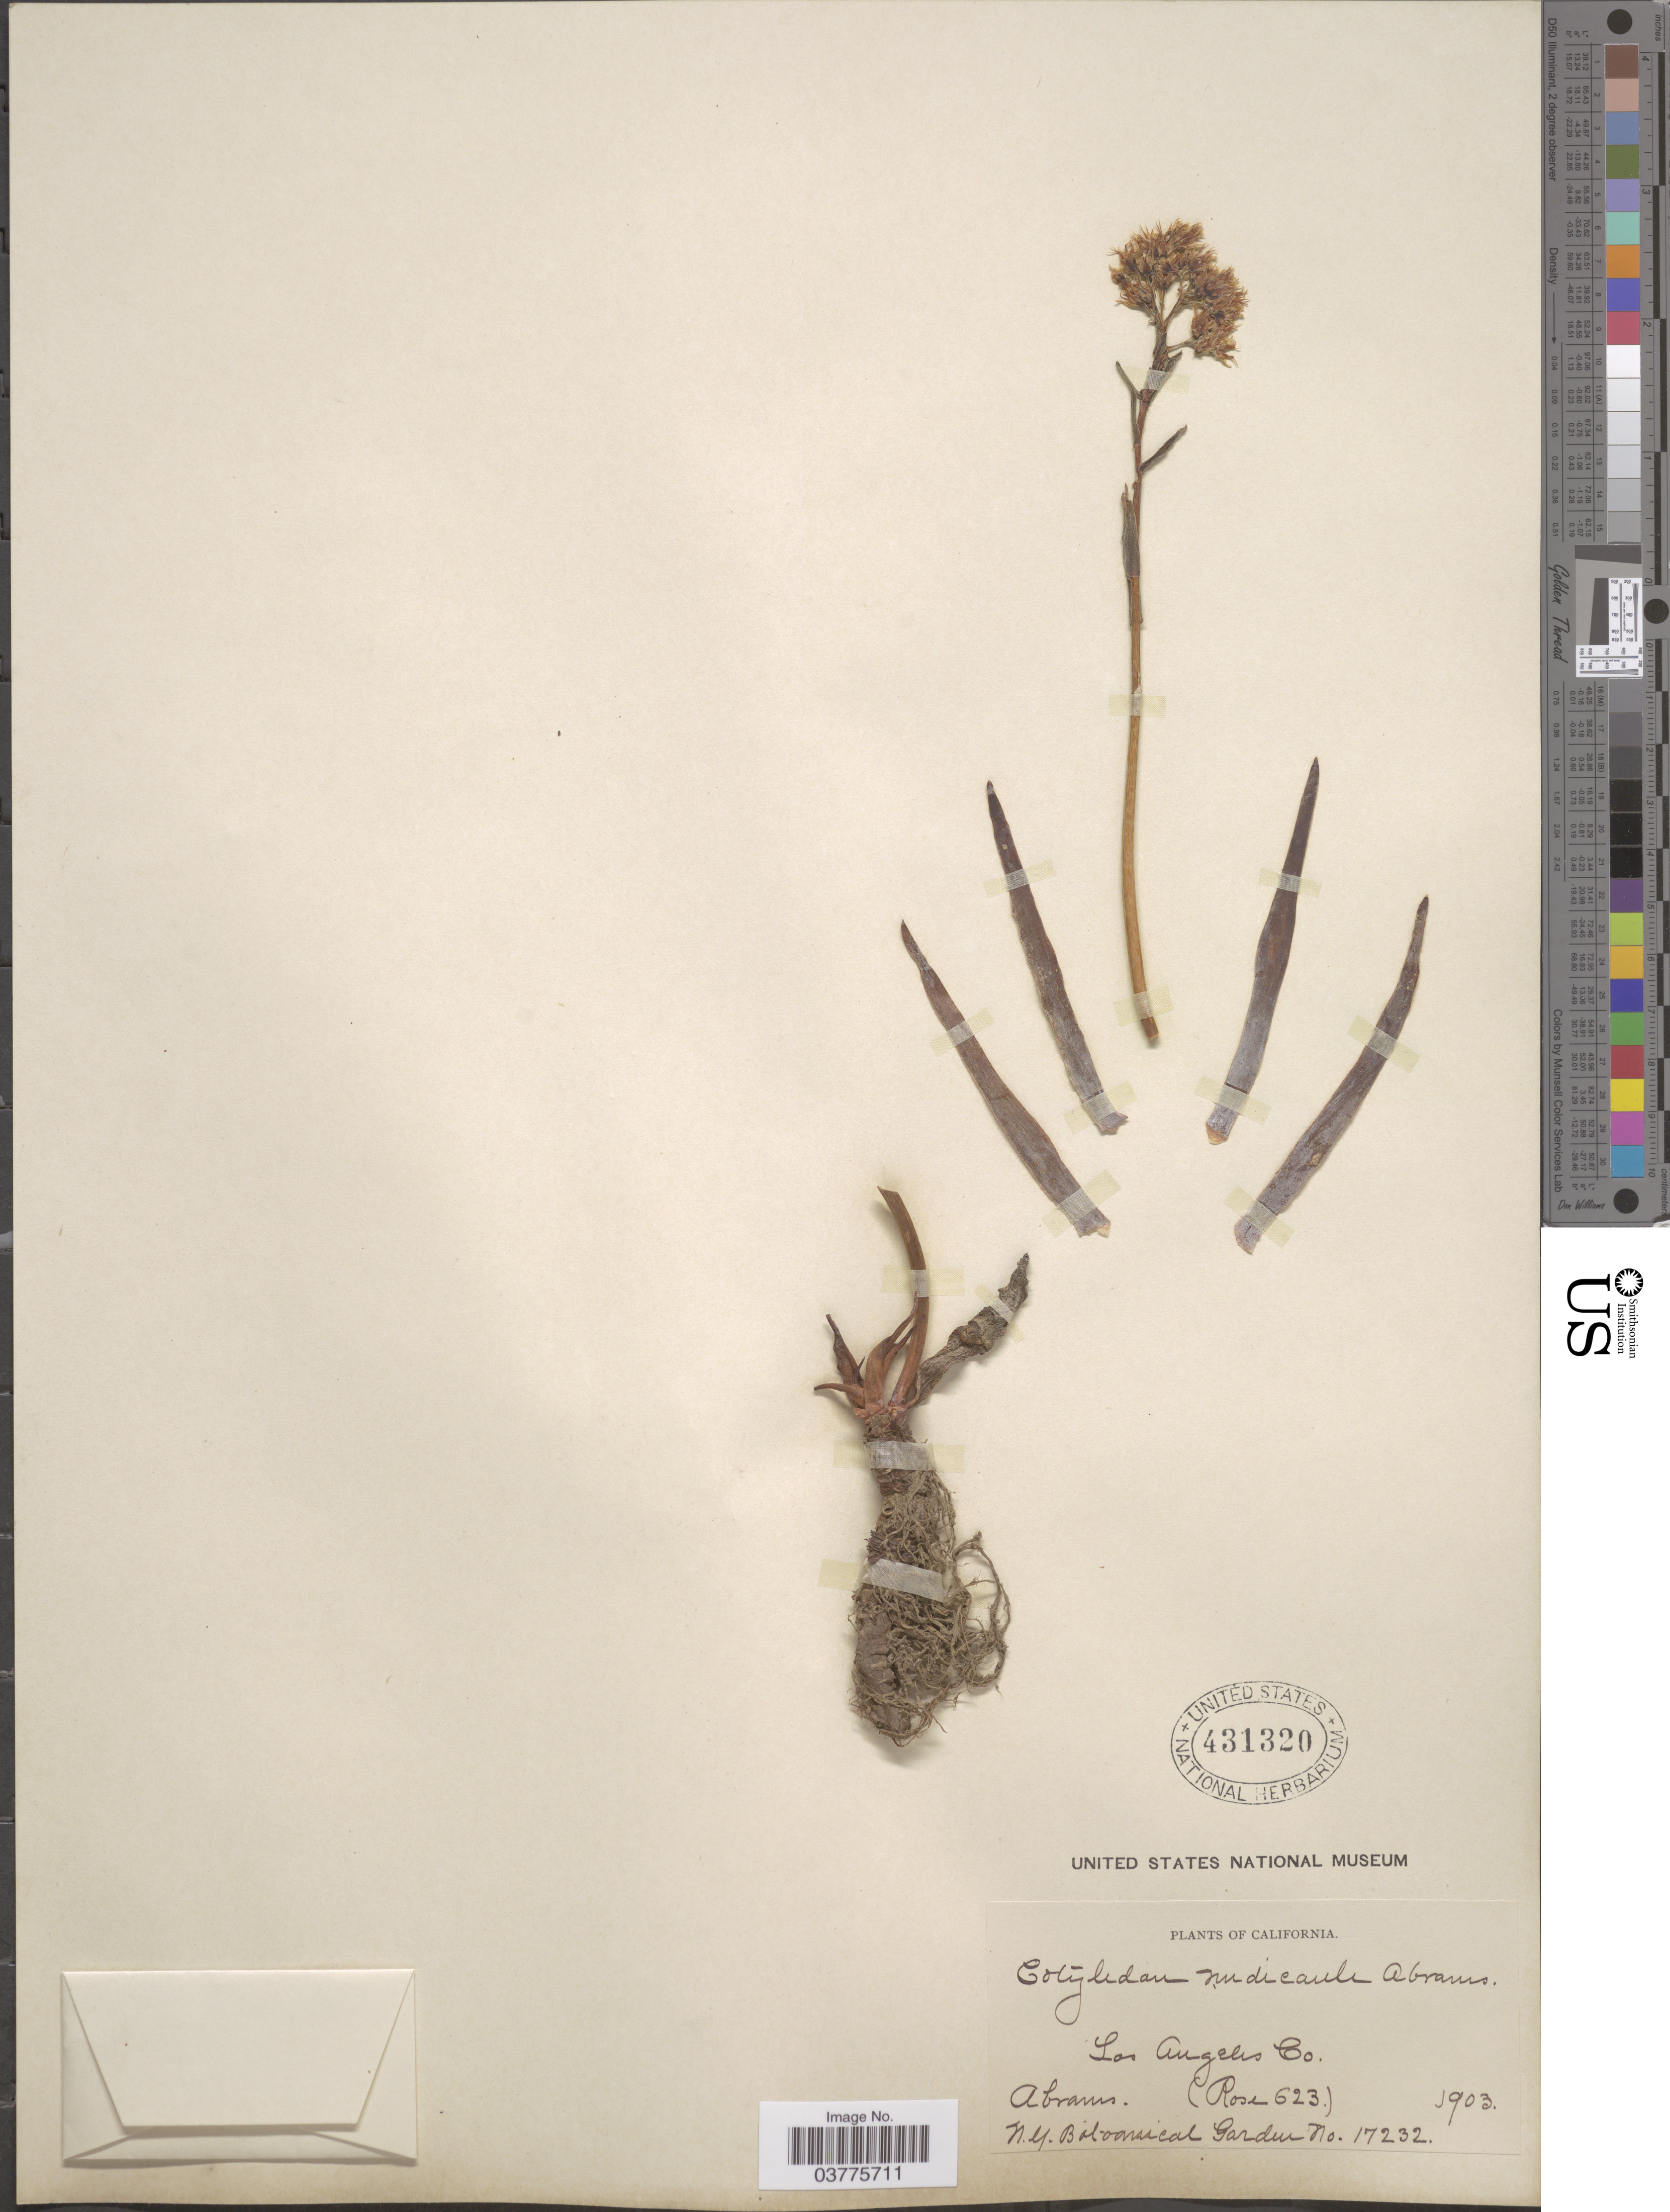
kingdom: Plantae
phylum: Tracheophyta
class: Magnoliopsida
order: Saxifragales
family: Crassulaceae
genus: Dudleya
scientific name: Dudleya densiflora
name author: (Rose) Moran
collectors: Abrams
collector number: Rose623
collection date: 1903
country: United States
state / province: California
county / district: Los Angeles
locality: Los Angeles Co.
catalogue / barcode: US 431320